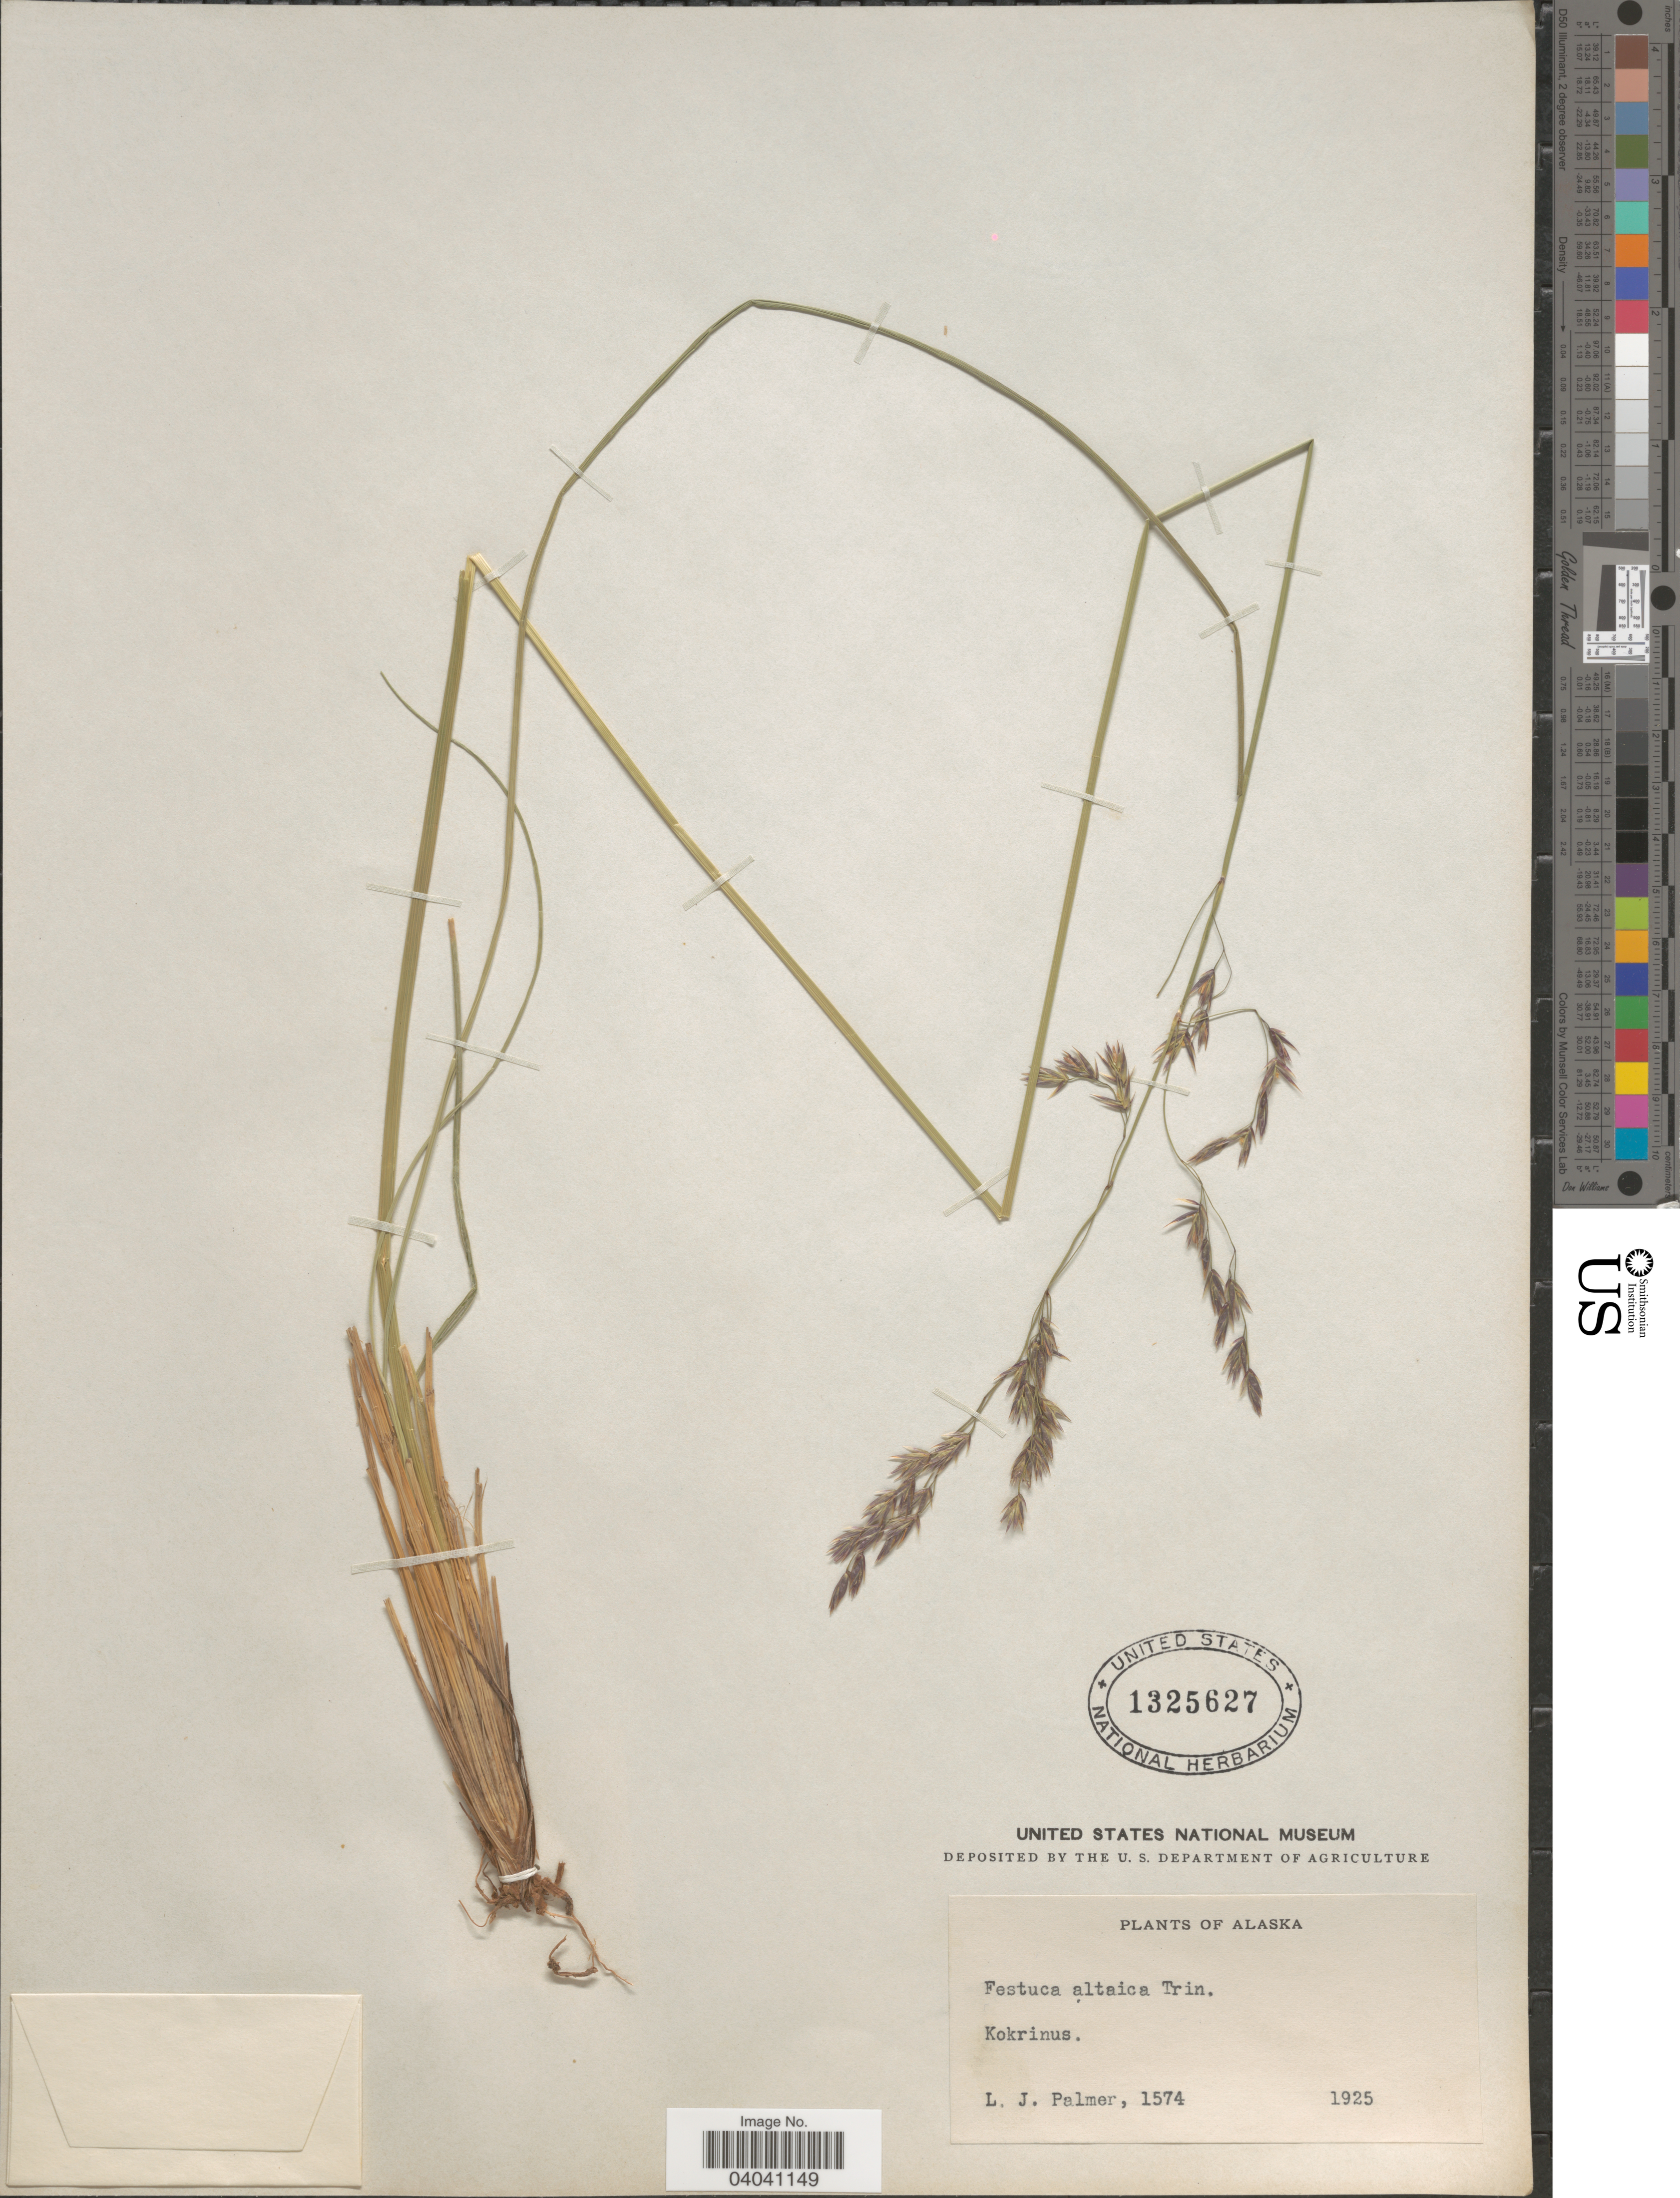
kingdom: Plantae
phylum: Tracheophyta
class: Liliopsida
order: Poales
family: Poaceae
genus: Festuca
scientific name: Festuca altaica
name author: Trin.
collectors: L. J. Palmer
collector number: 1574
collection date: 1925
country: United States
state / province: Alaska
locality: Kokrinus.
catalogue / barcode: US 1325627